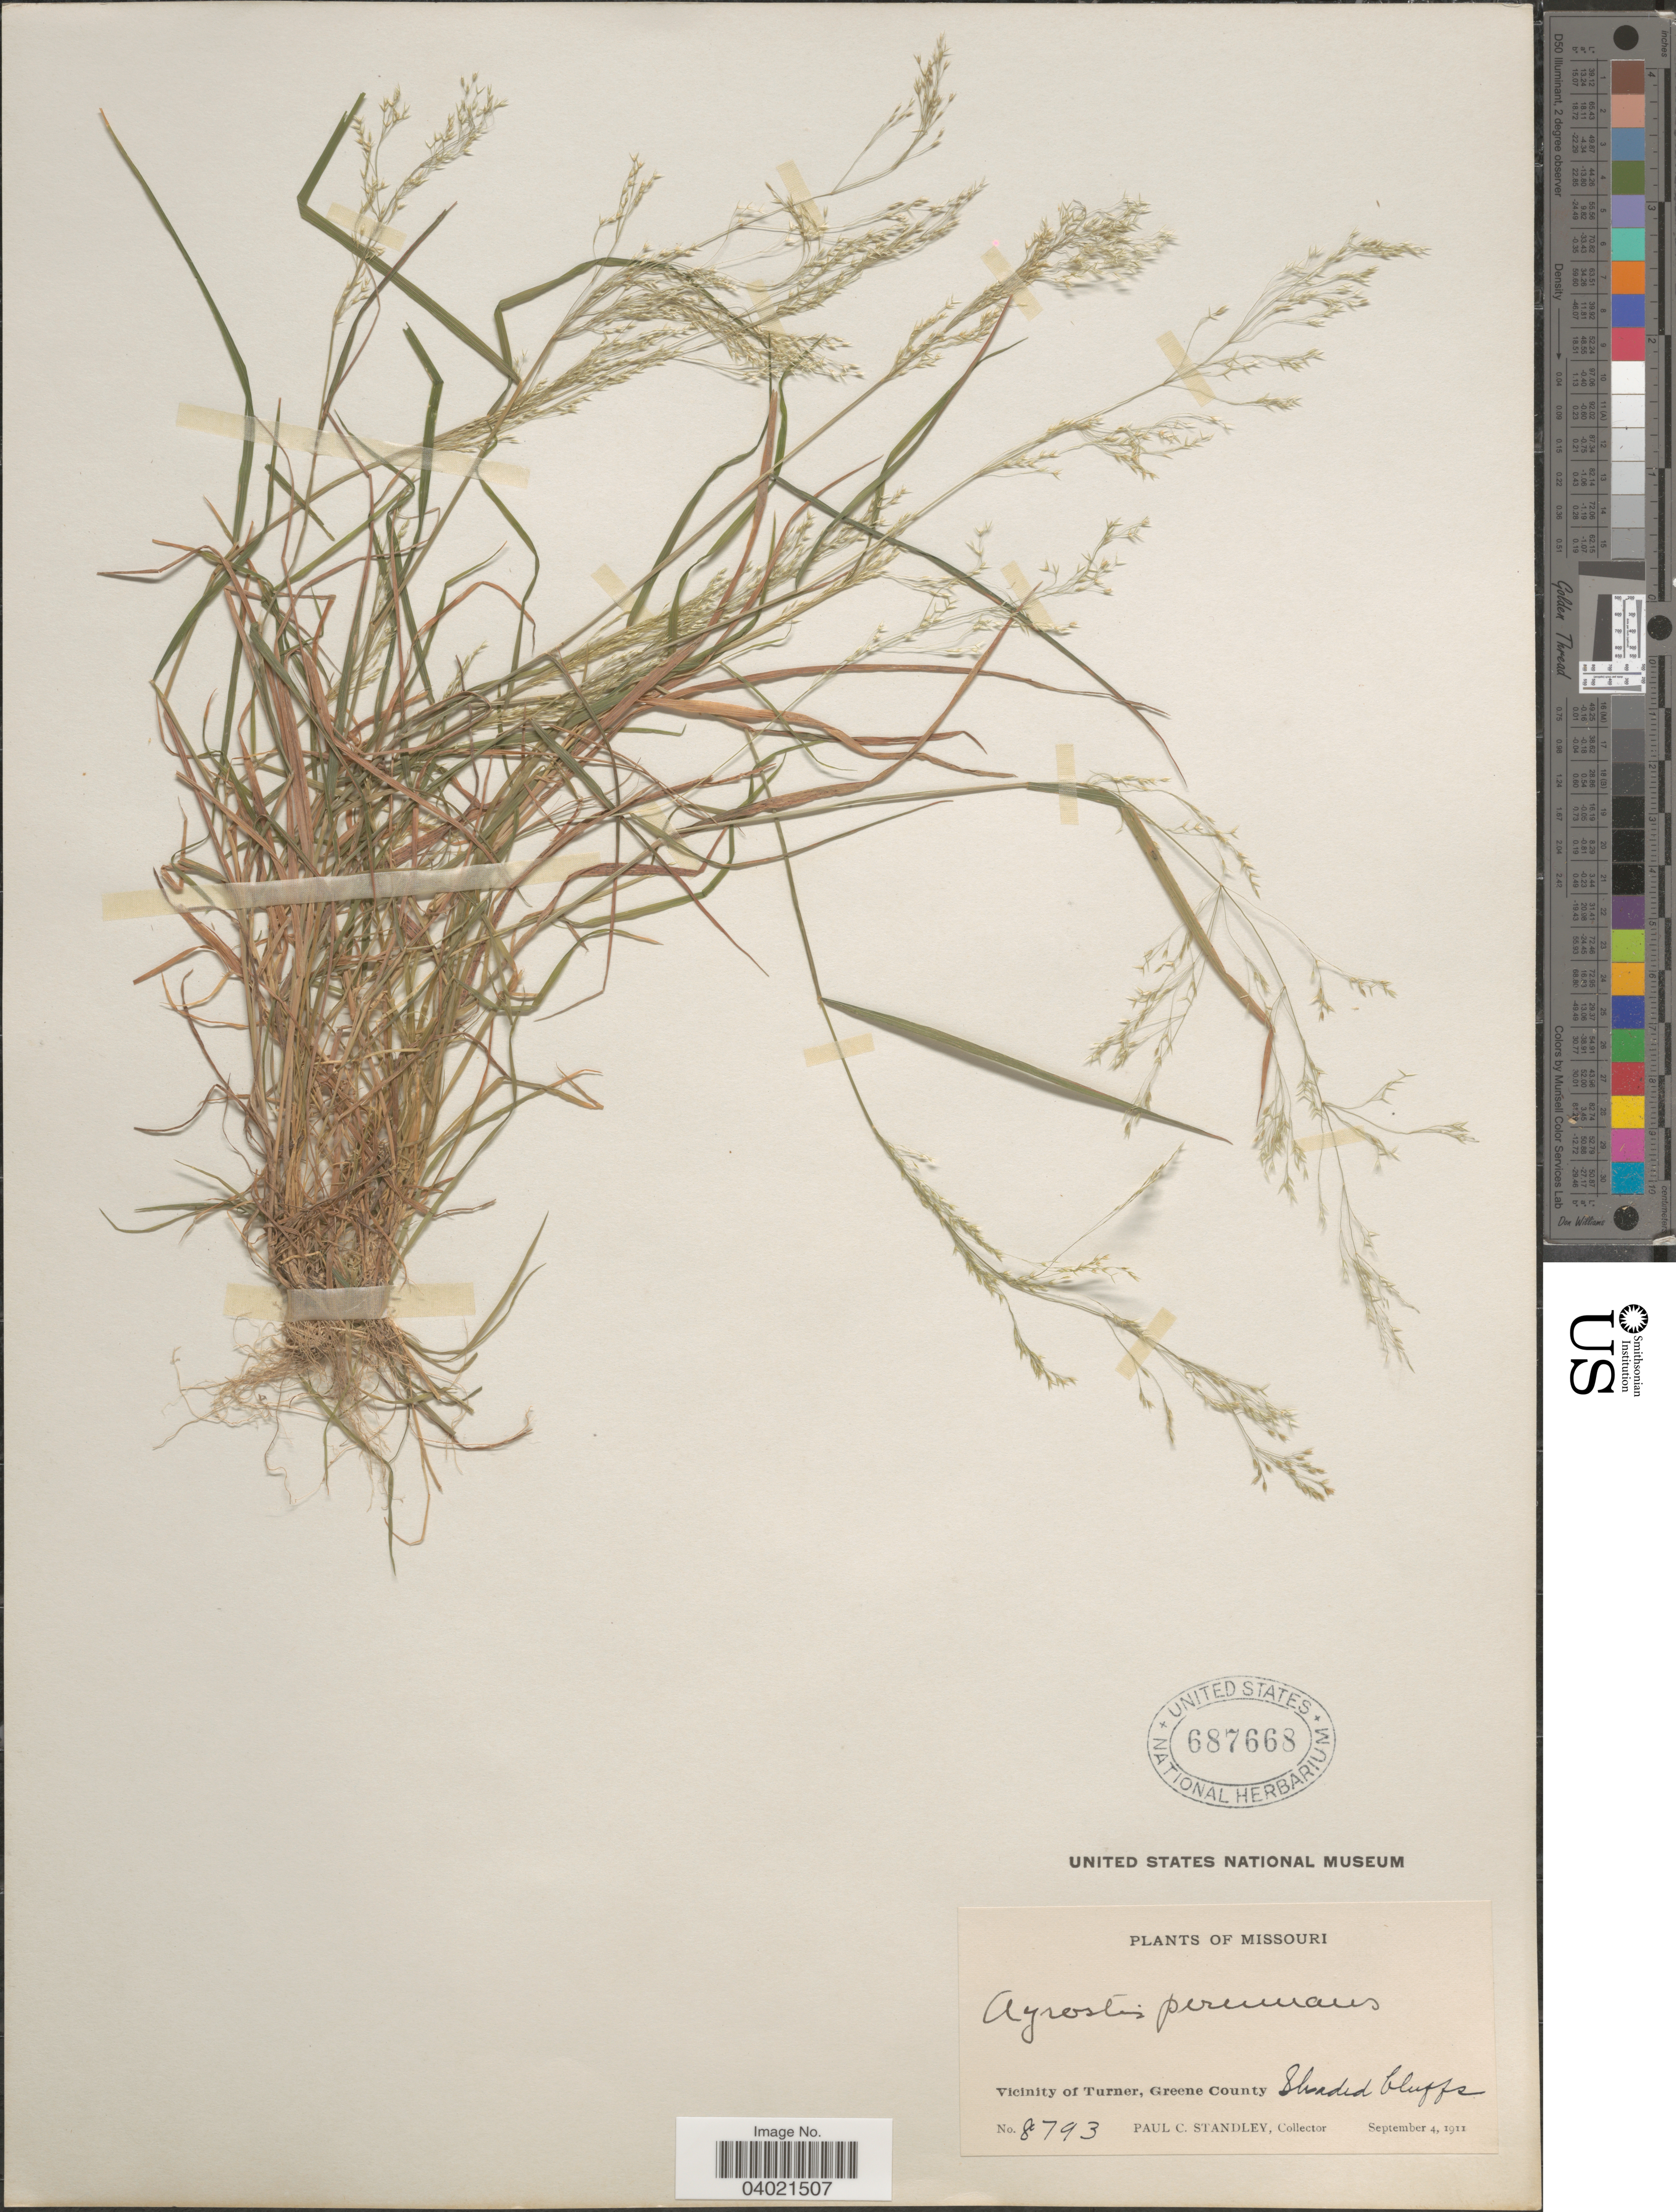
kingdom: Plantae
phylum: Tracheophyta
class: Liliopsida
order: Poales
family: Poaceae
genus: Agrostis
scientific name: Agrostis perennans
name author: (Walter) Tuck.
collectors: P. C. Standley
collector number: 8793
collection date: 1911-09-04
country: United States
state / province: Missouri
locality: Vicinity of Turner, Greene County. Shaded bluffs.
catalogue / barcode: US 687668